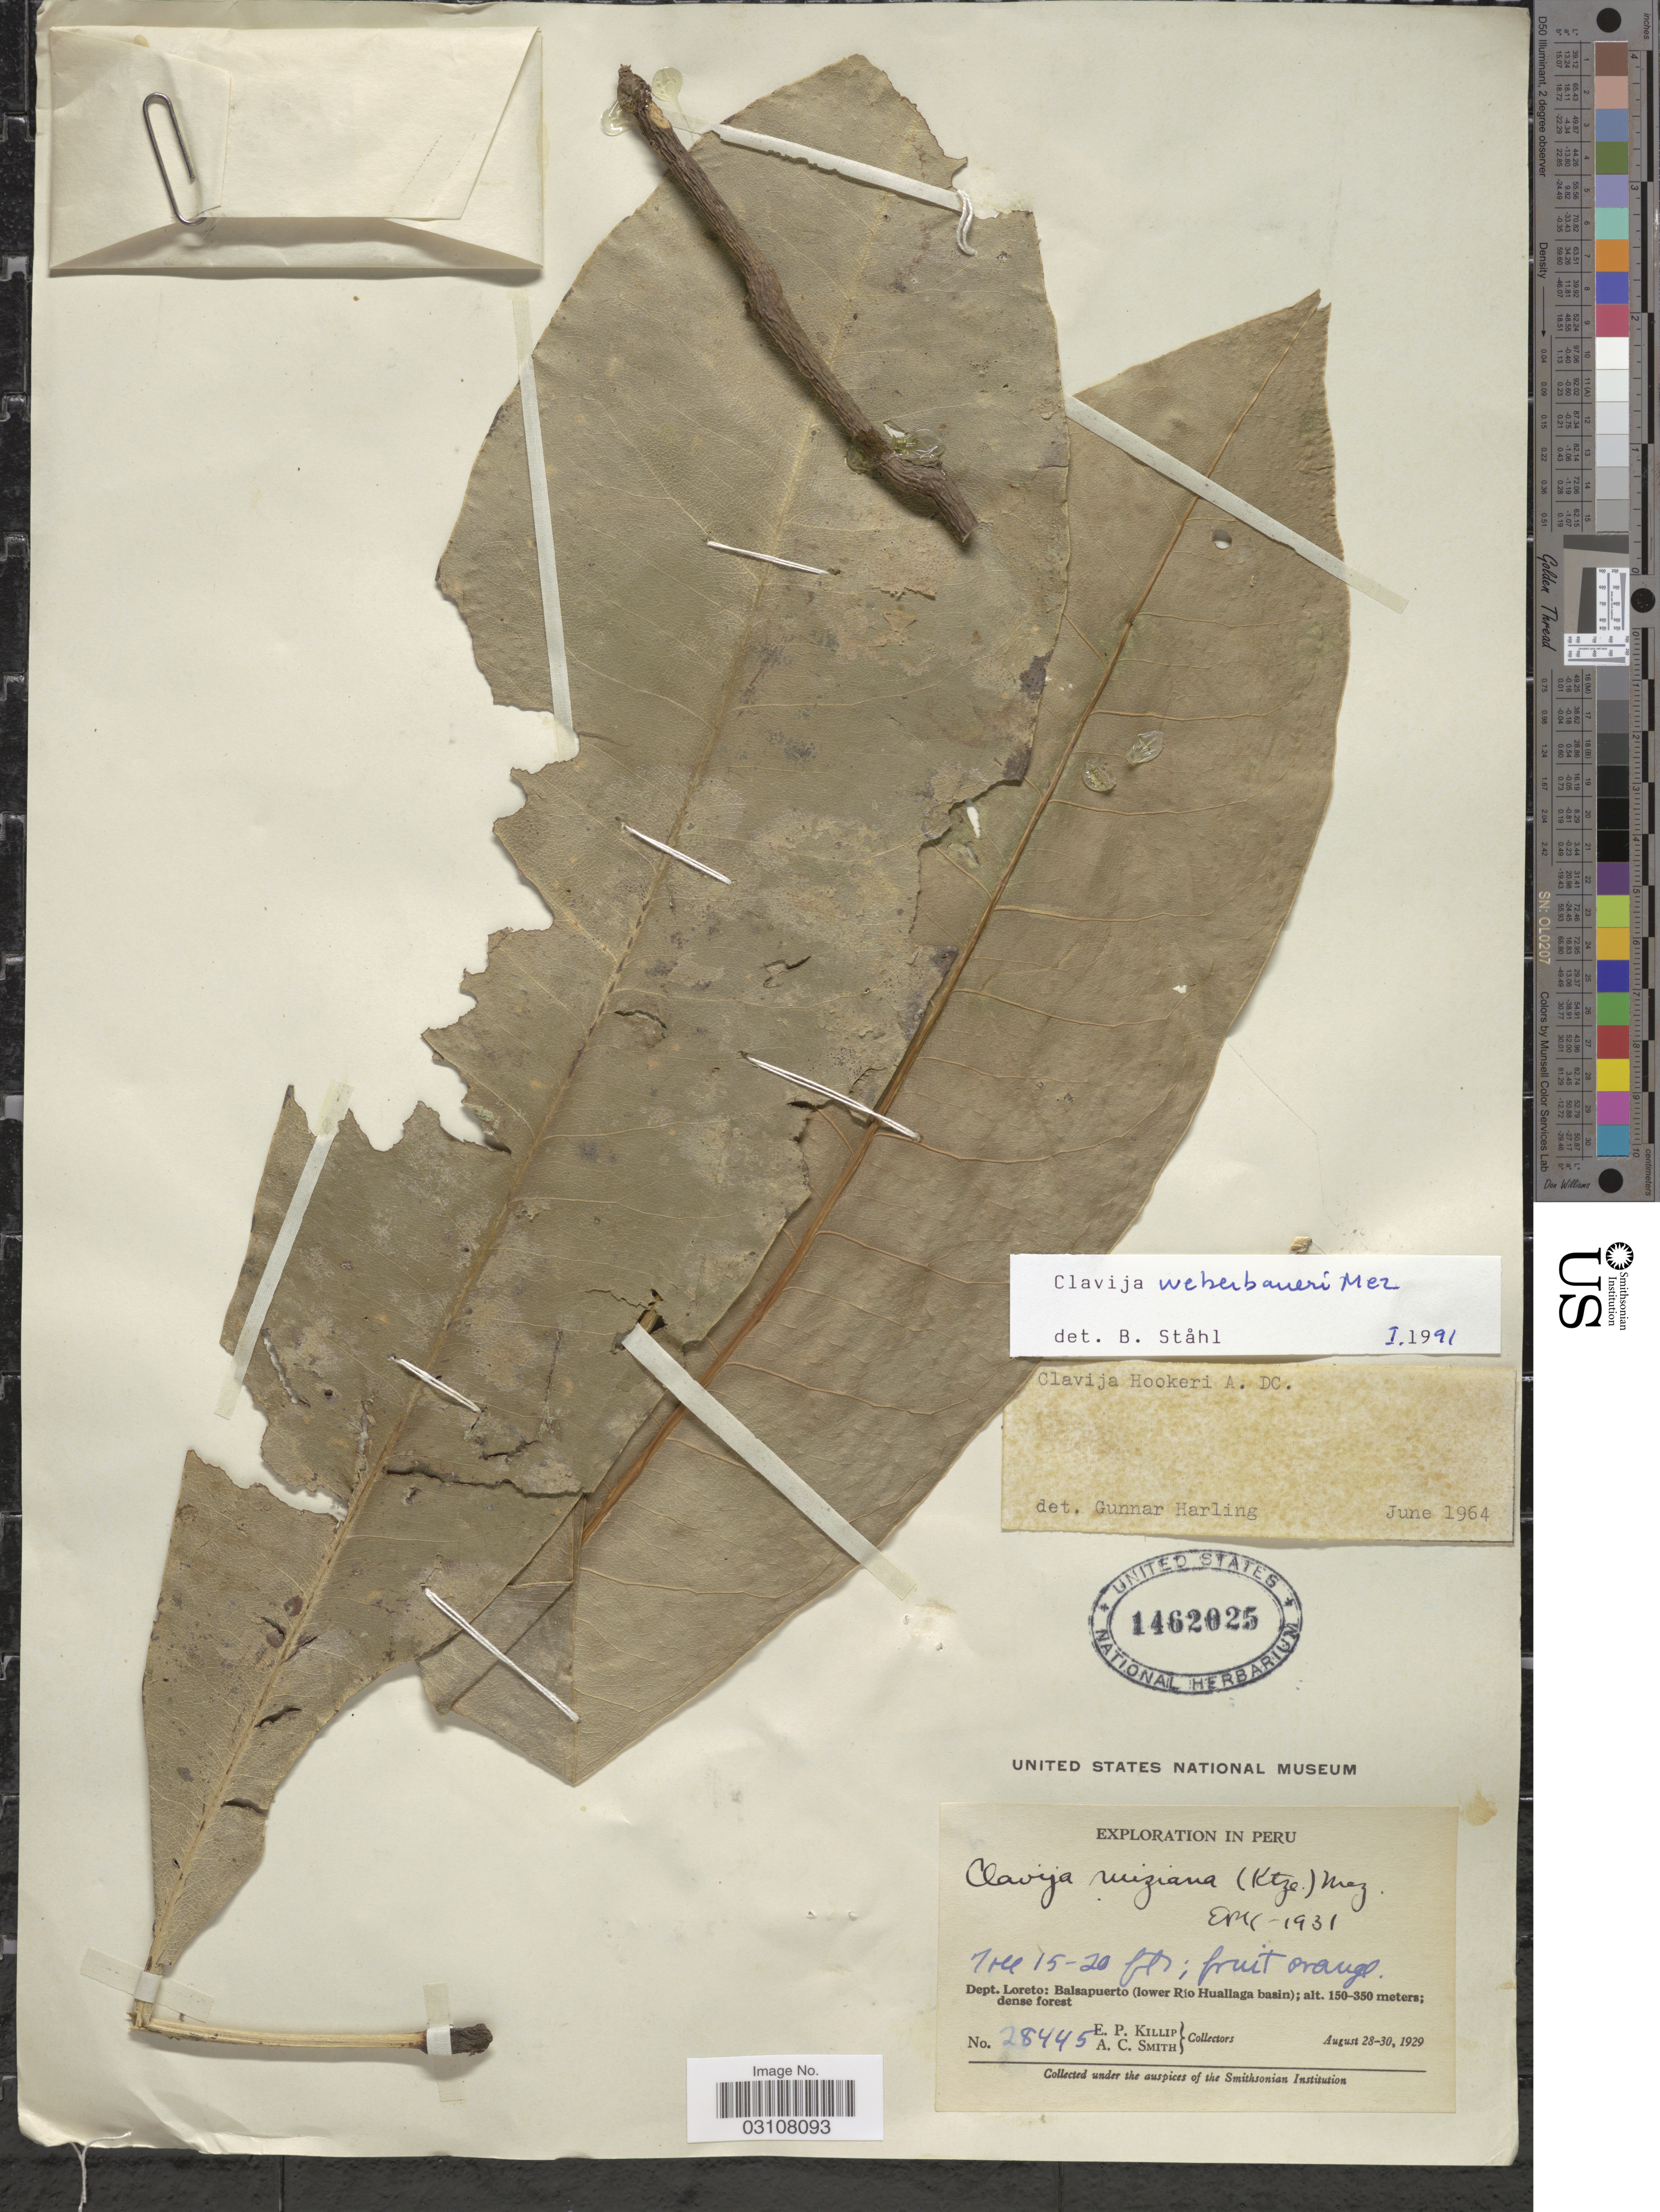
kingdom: Plantae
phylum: Tracheophyta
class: Magnoliopsida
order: Ericales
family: Primulaceae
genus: Clavija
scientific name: Clavija weberbaueri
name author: Mez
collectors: E. P. Killip & A. C. Smith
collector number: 28445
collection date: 1929-08-28/1929-08-30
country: Peru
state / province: Loreto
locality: Dept. Loreto: Balsapuerto (lower Río Huallaga basin).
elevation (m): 150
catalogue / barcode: US 1462025